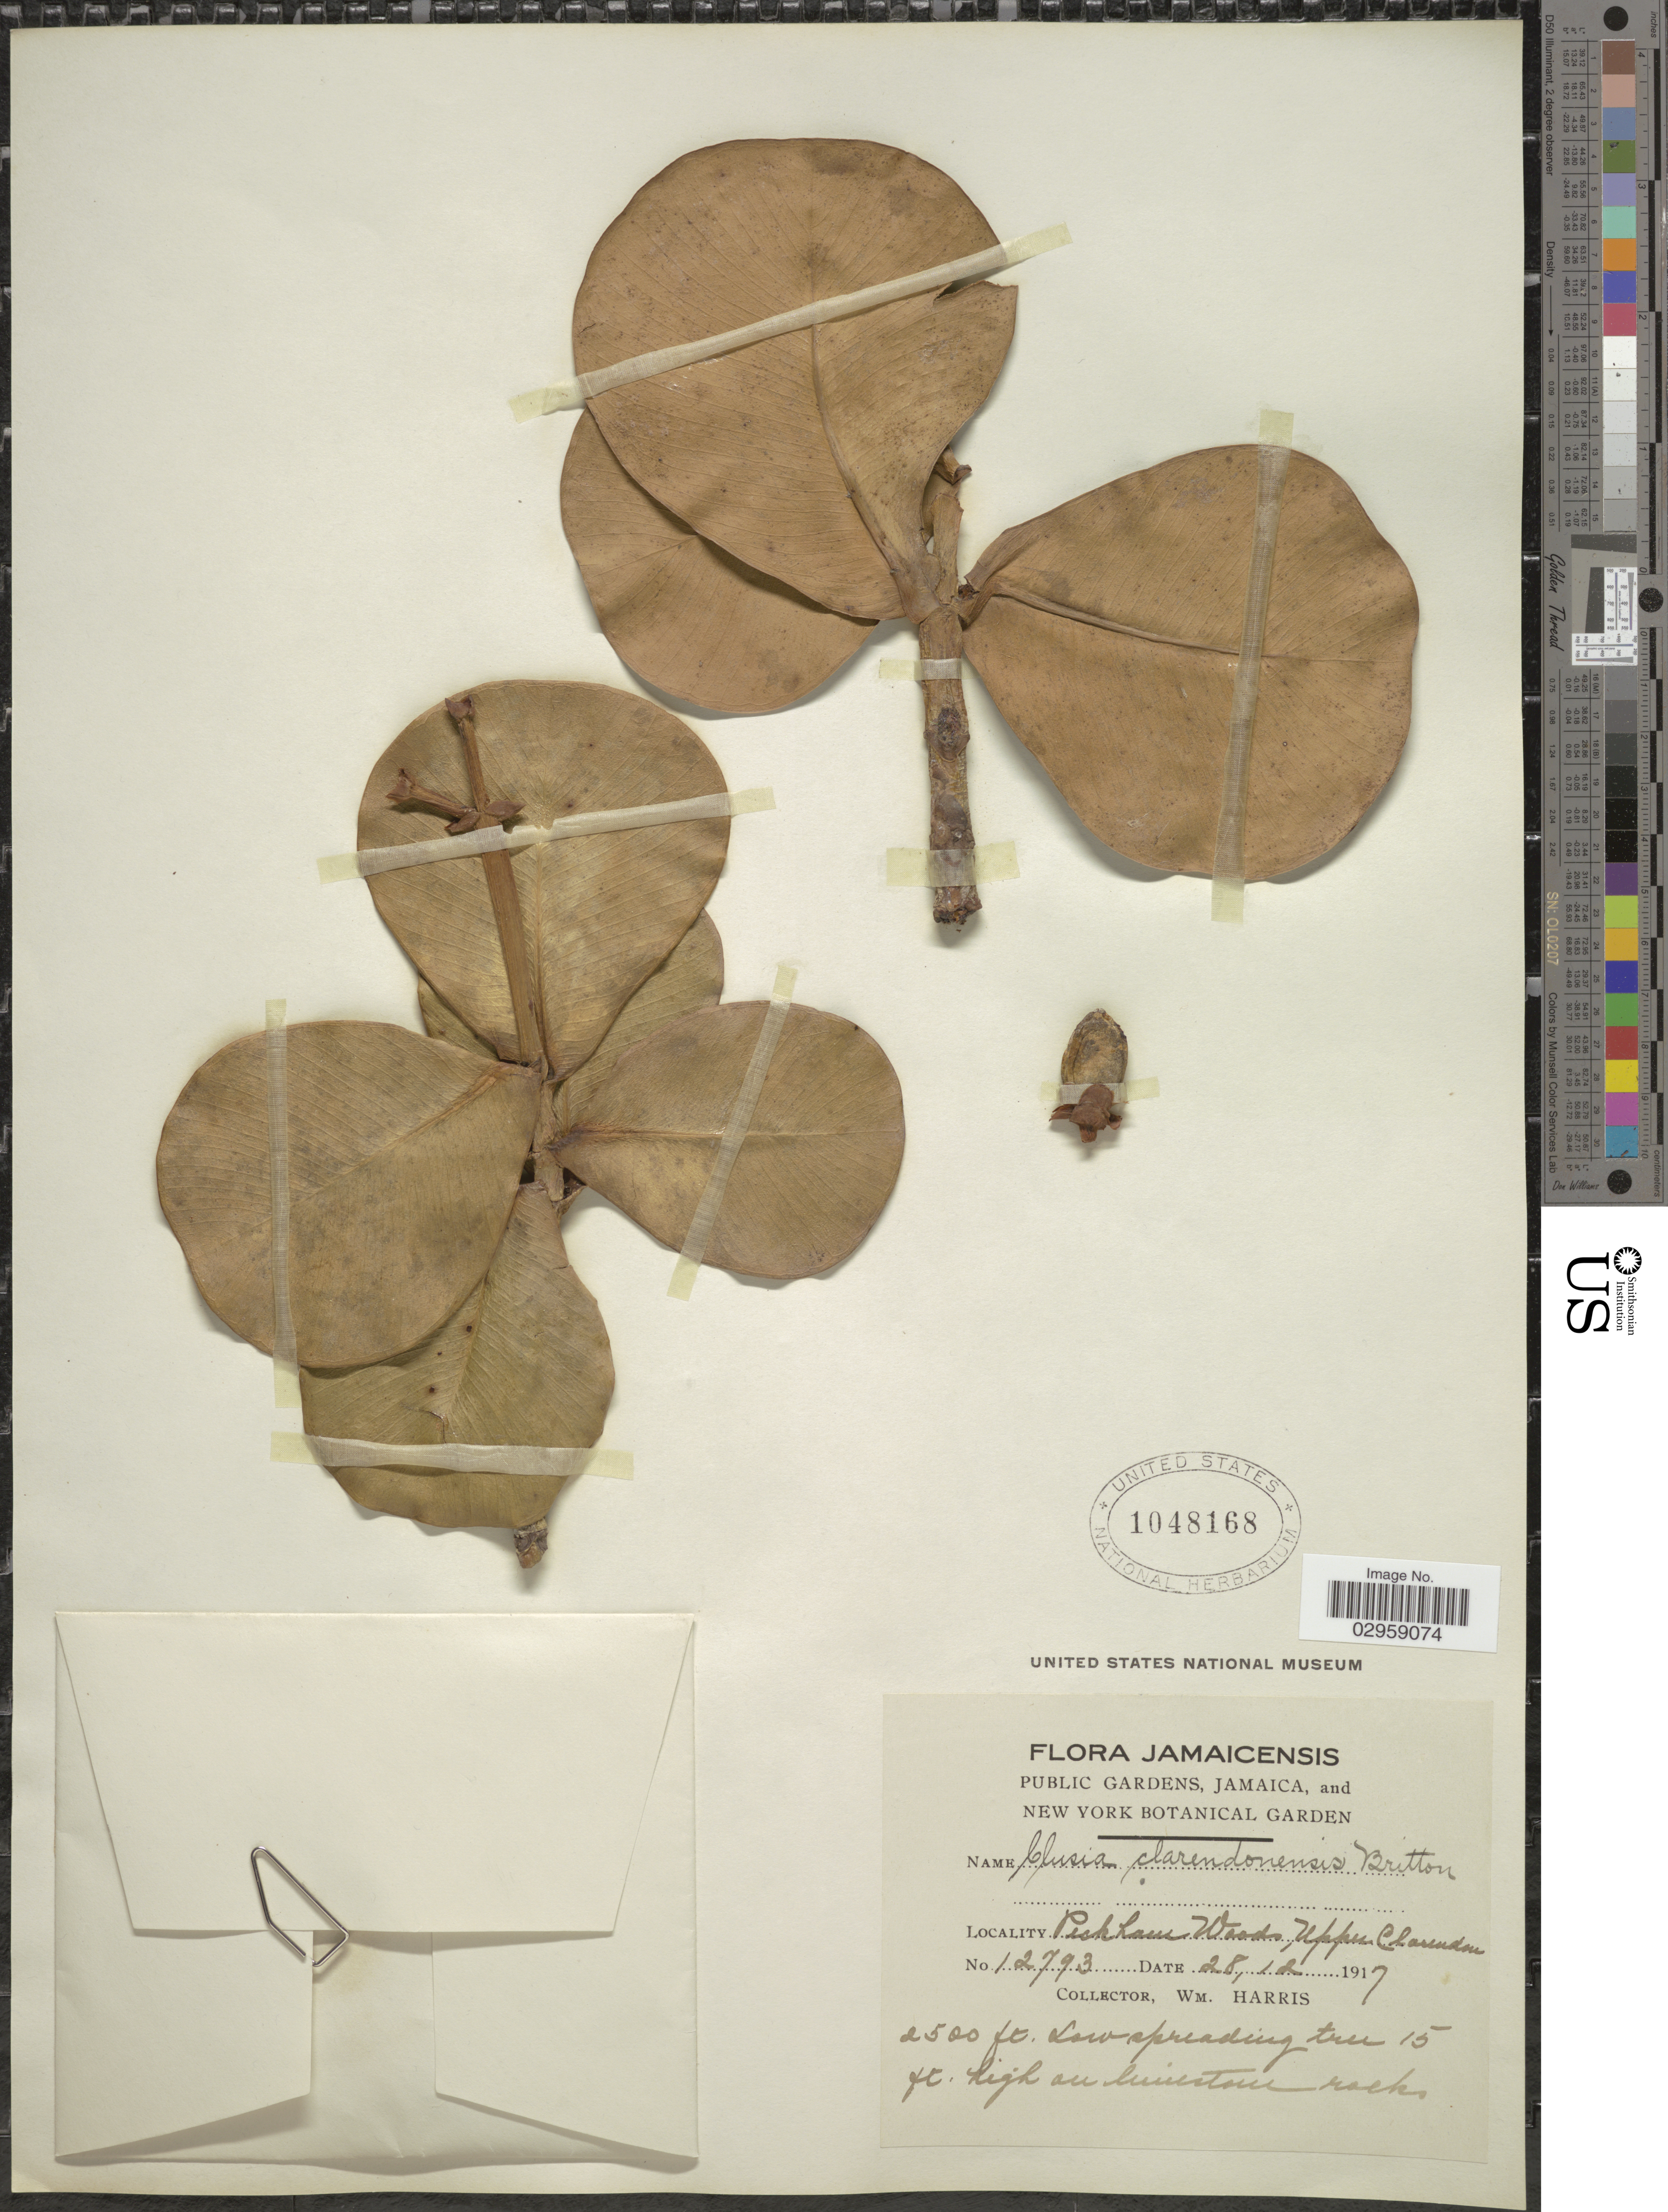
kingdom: Plantae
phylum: Tracheophyta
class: Magnoliopsida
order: Malpighiales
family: Clusiaceae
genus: Clusia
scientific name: Clusia clarendonensis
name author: Britton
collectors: W. H. Harris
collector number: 12793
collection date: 1917-12-28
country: Jamaica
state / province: Clarendon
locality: Peckham Woods, Upper Clarendon.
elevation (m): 762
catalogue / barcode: US 1048168